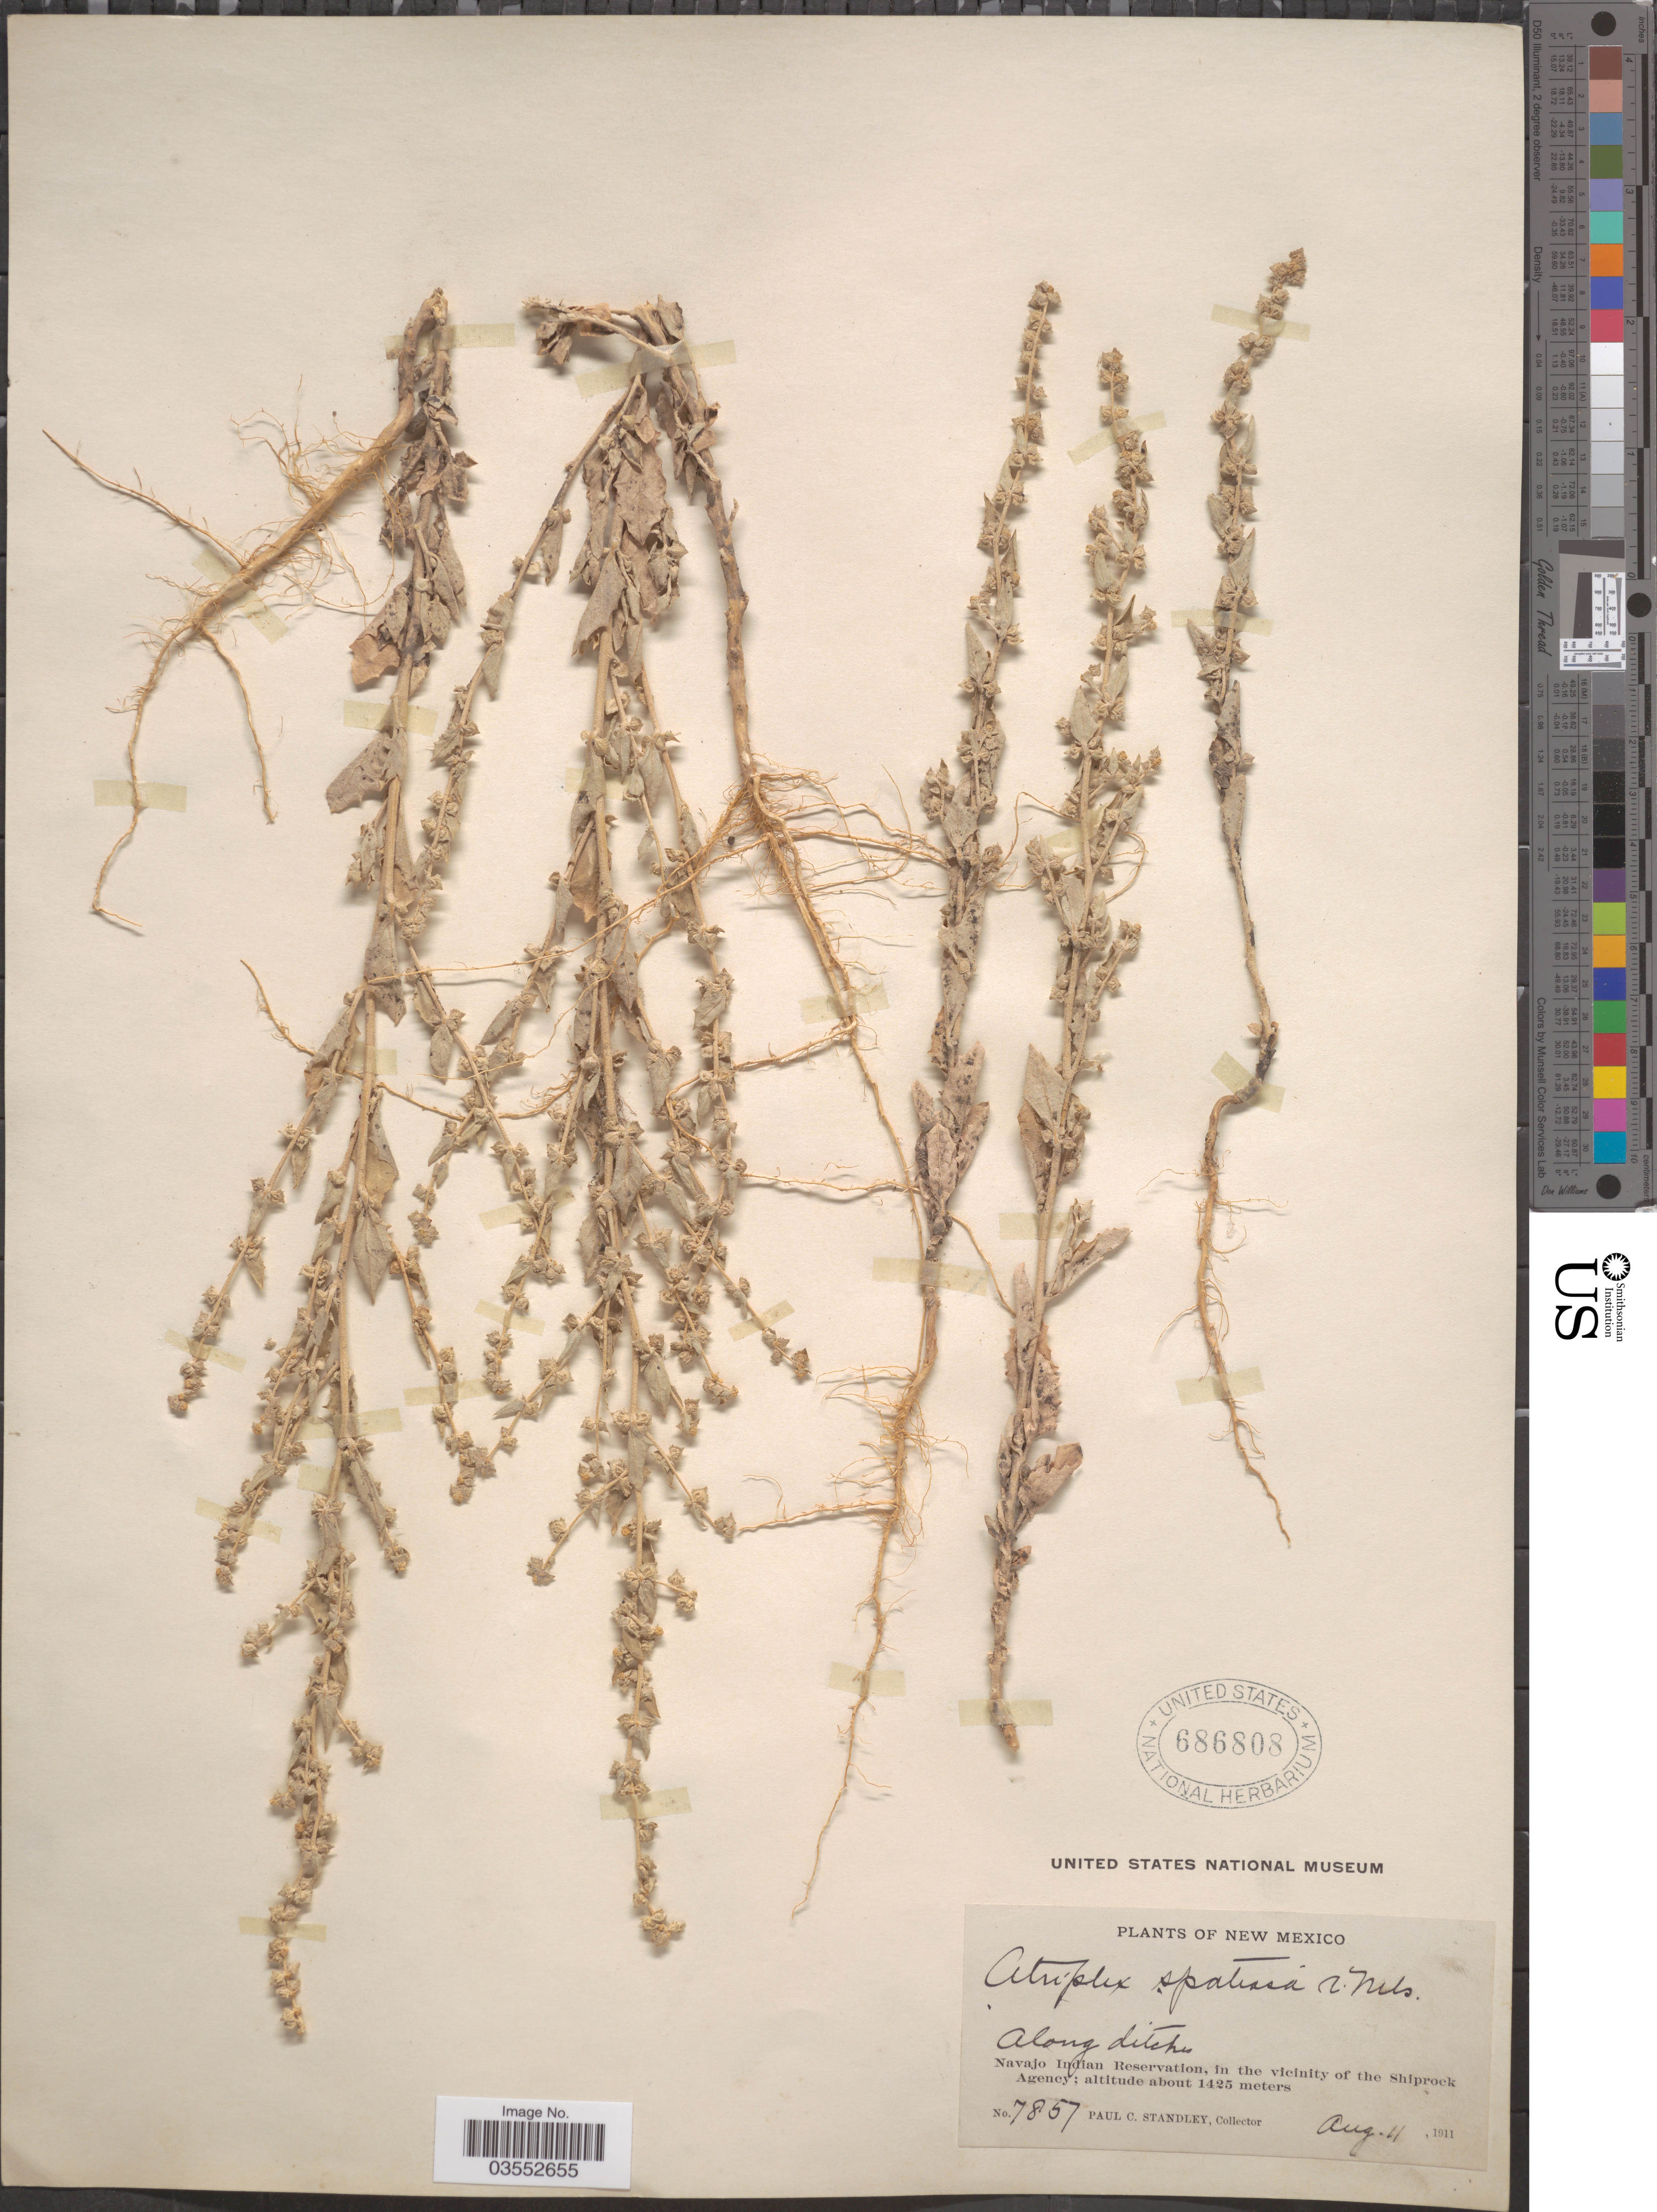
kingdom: Plantae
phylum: Tracheophyta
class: Magnoliopsida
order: Caryophyllales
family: Amaranthaceae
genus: Atriplex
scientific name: Atriplex rosea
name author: L.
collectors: P. C. Standley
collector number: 7857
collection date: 1911-08-11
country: United States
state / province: New Mexico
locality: Navajo Indian Reservation, in the vicinity of the Shiprock Agency.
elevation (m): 1425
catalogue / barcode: US 686808